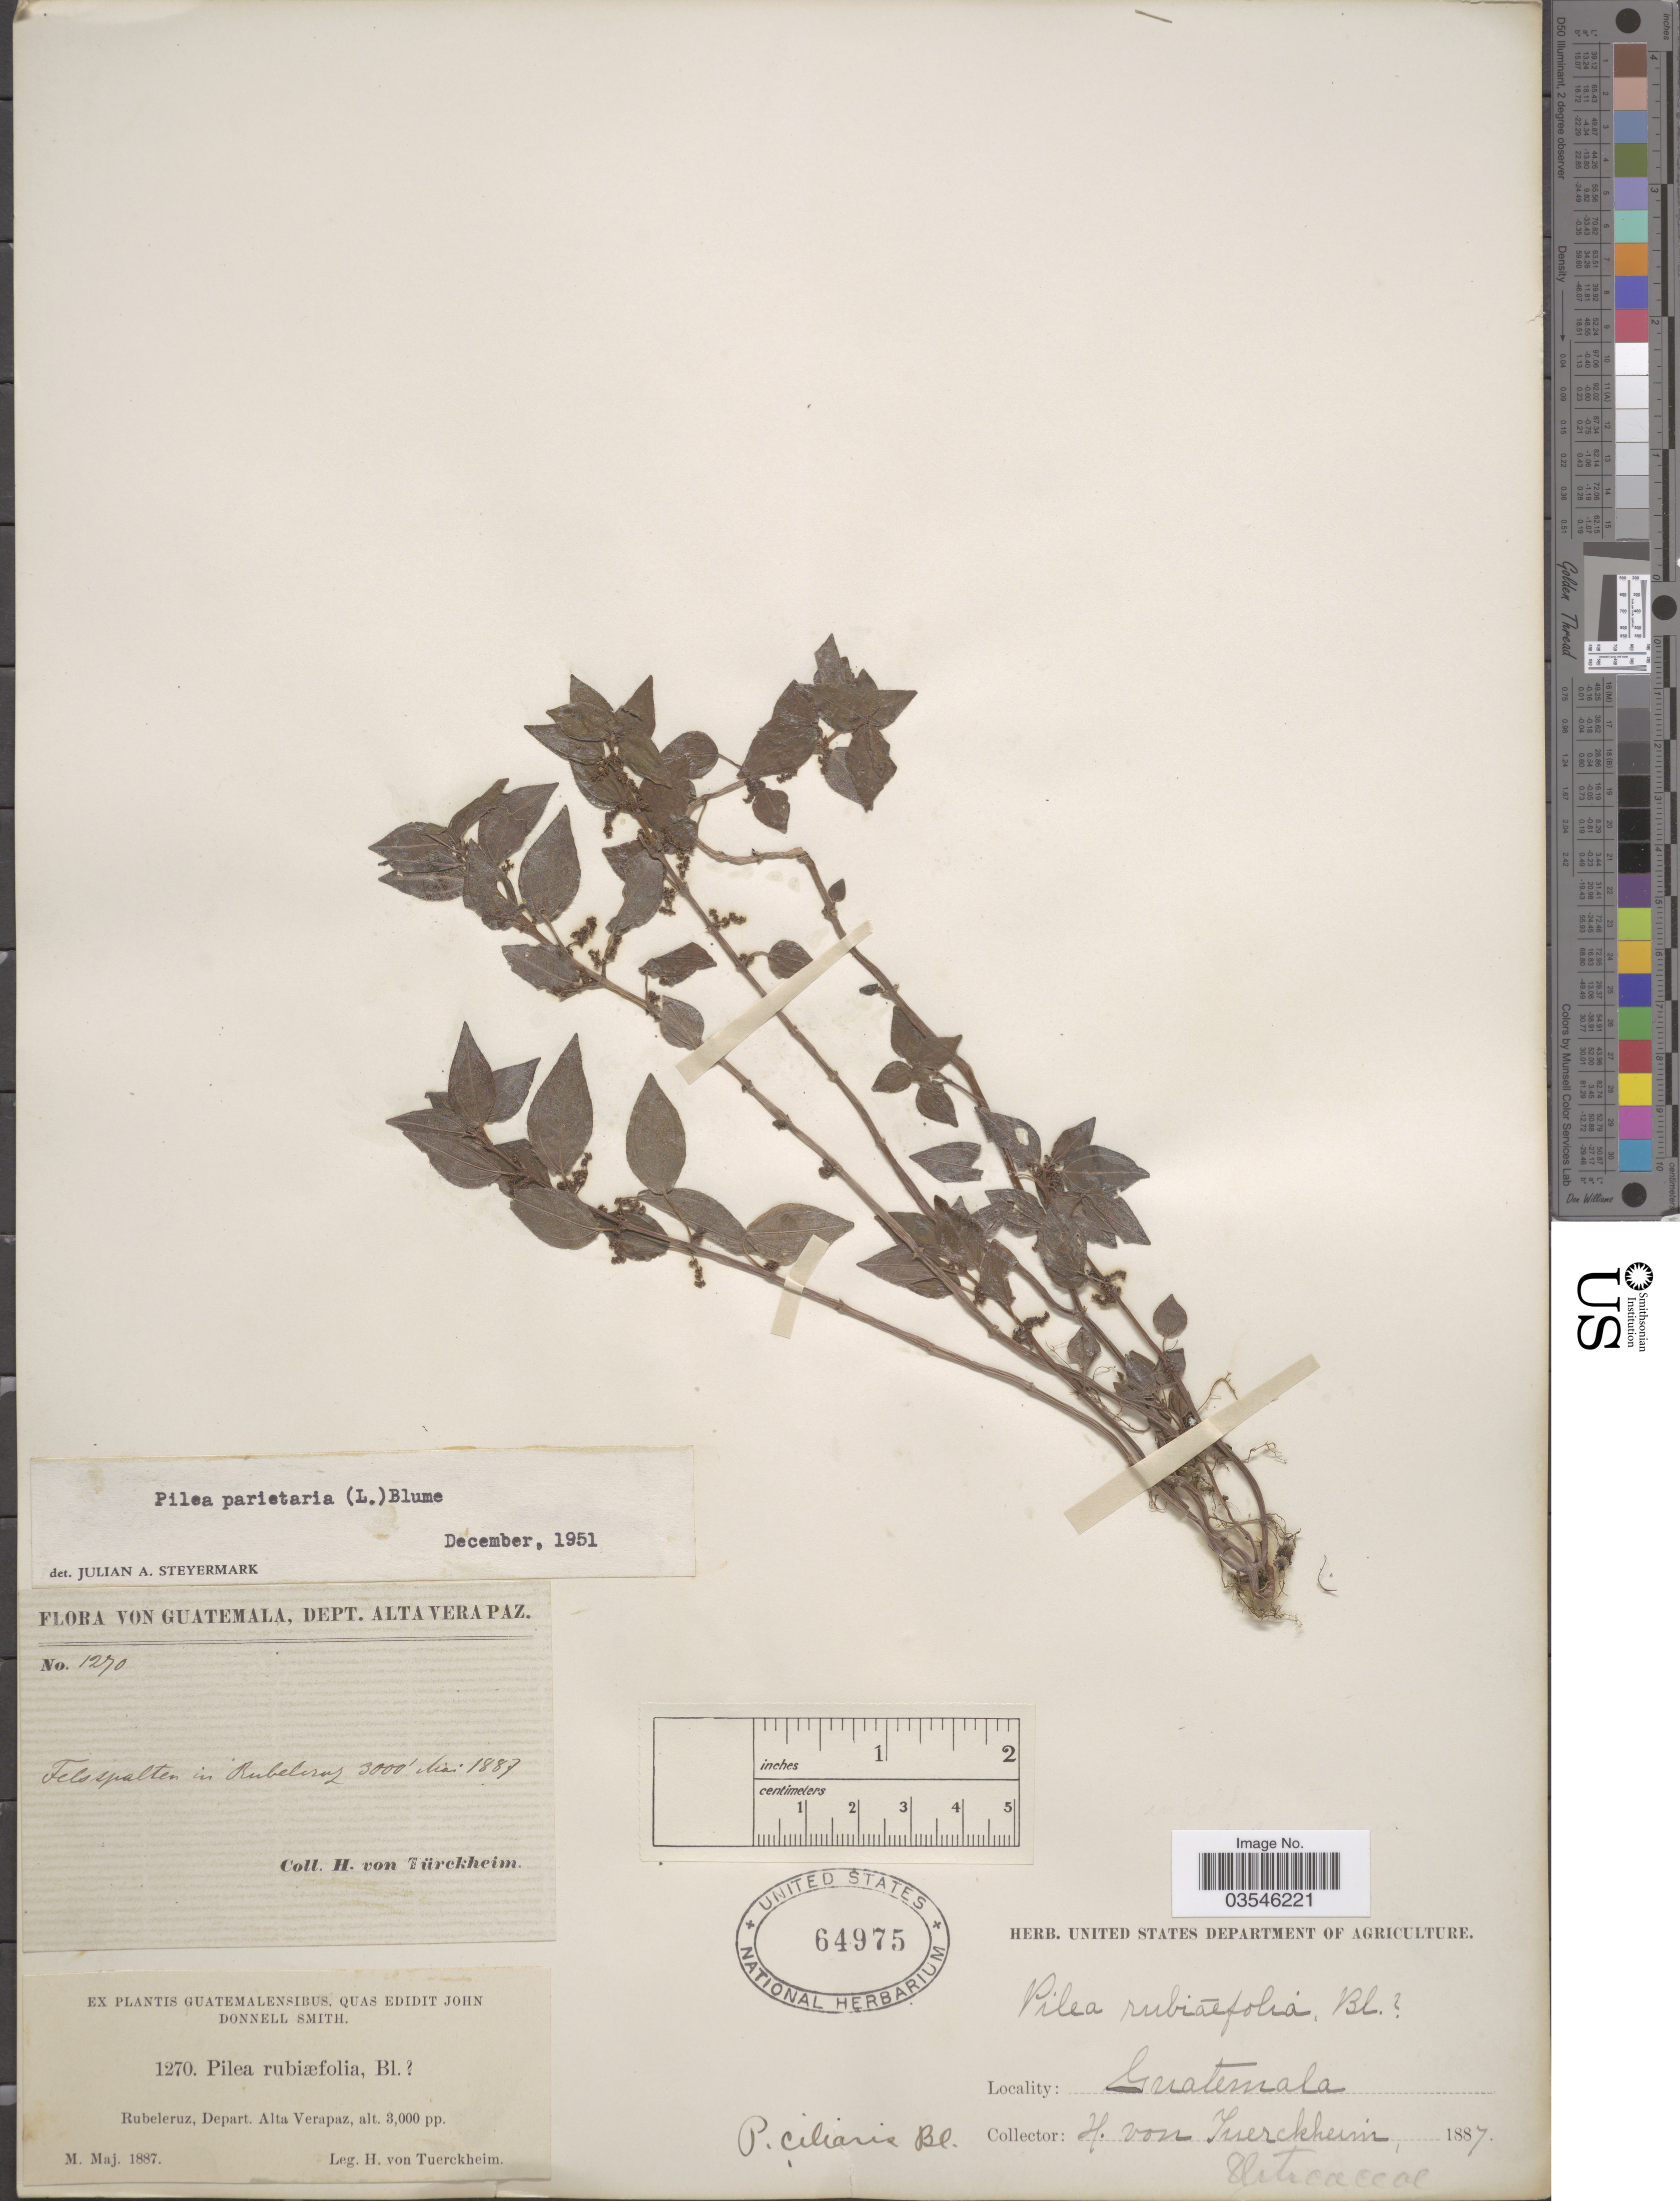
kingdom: Plantae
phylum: Tracheophyta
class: Magnoliopsida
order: Rosales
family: Urticaceae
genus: Pilea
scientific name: Pilea parietaria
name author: (L.) Blume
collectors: H. von Türckheim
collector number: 1270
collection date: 1887-05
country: Guatemala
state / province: Alta Verapaz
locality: Felsspalten in Rubeleruz, Depart. Alta Verapaz.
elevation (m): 914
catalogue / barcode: US 64975